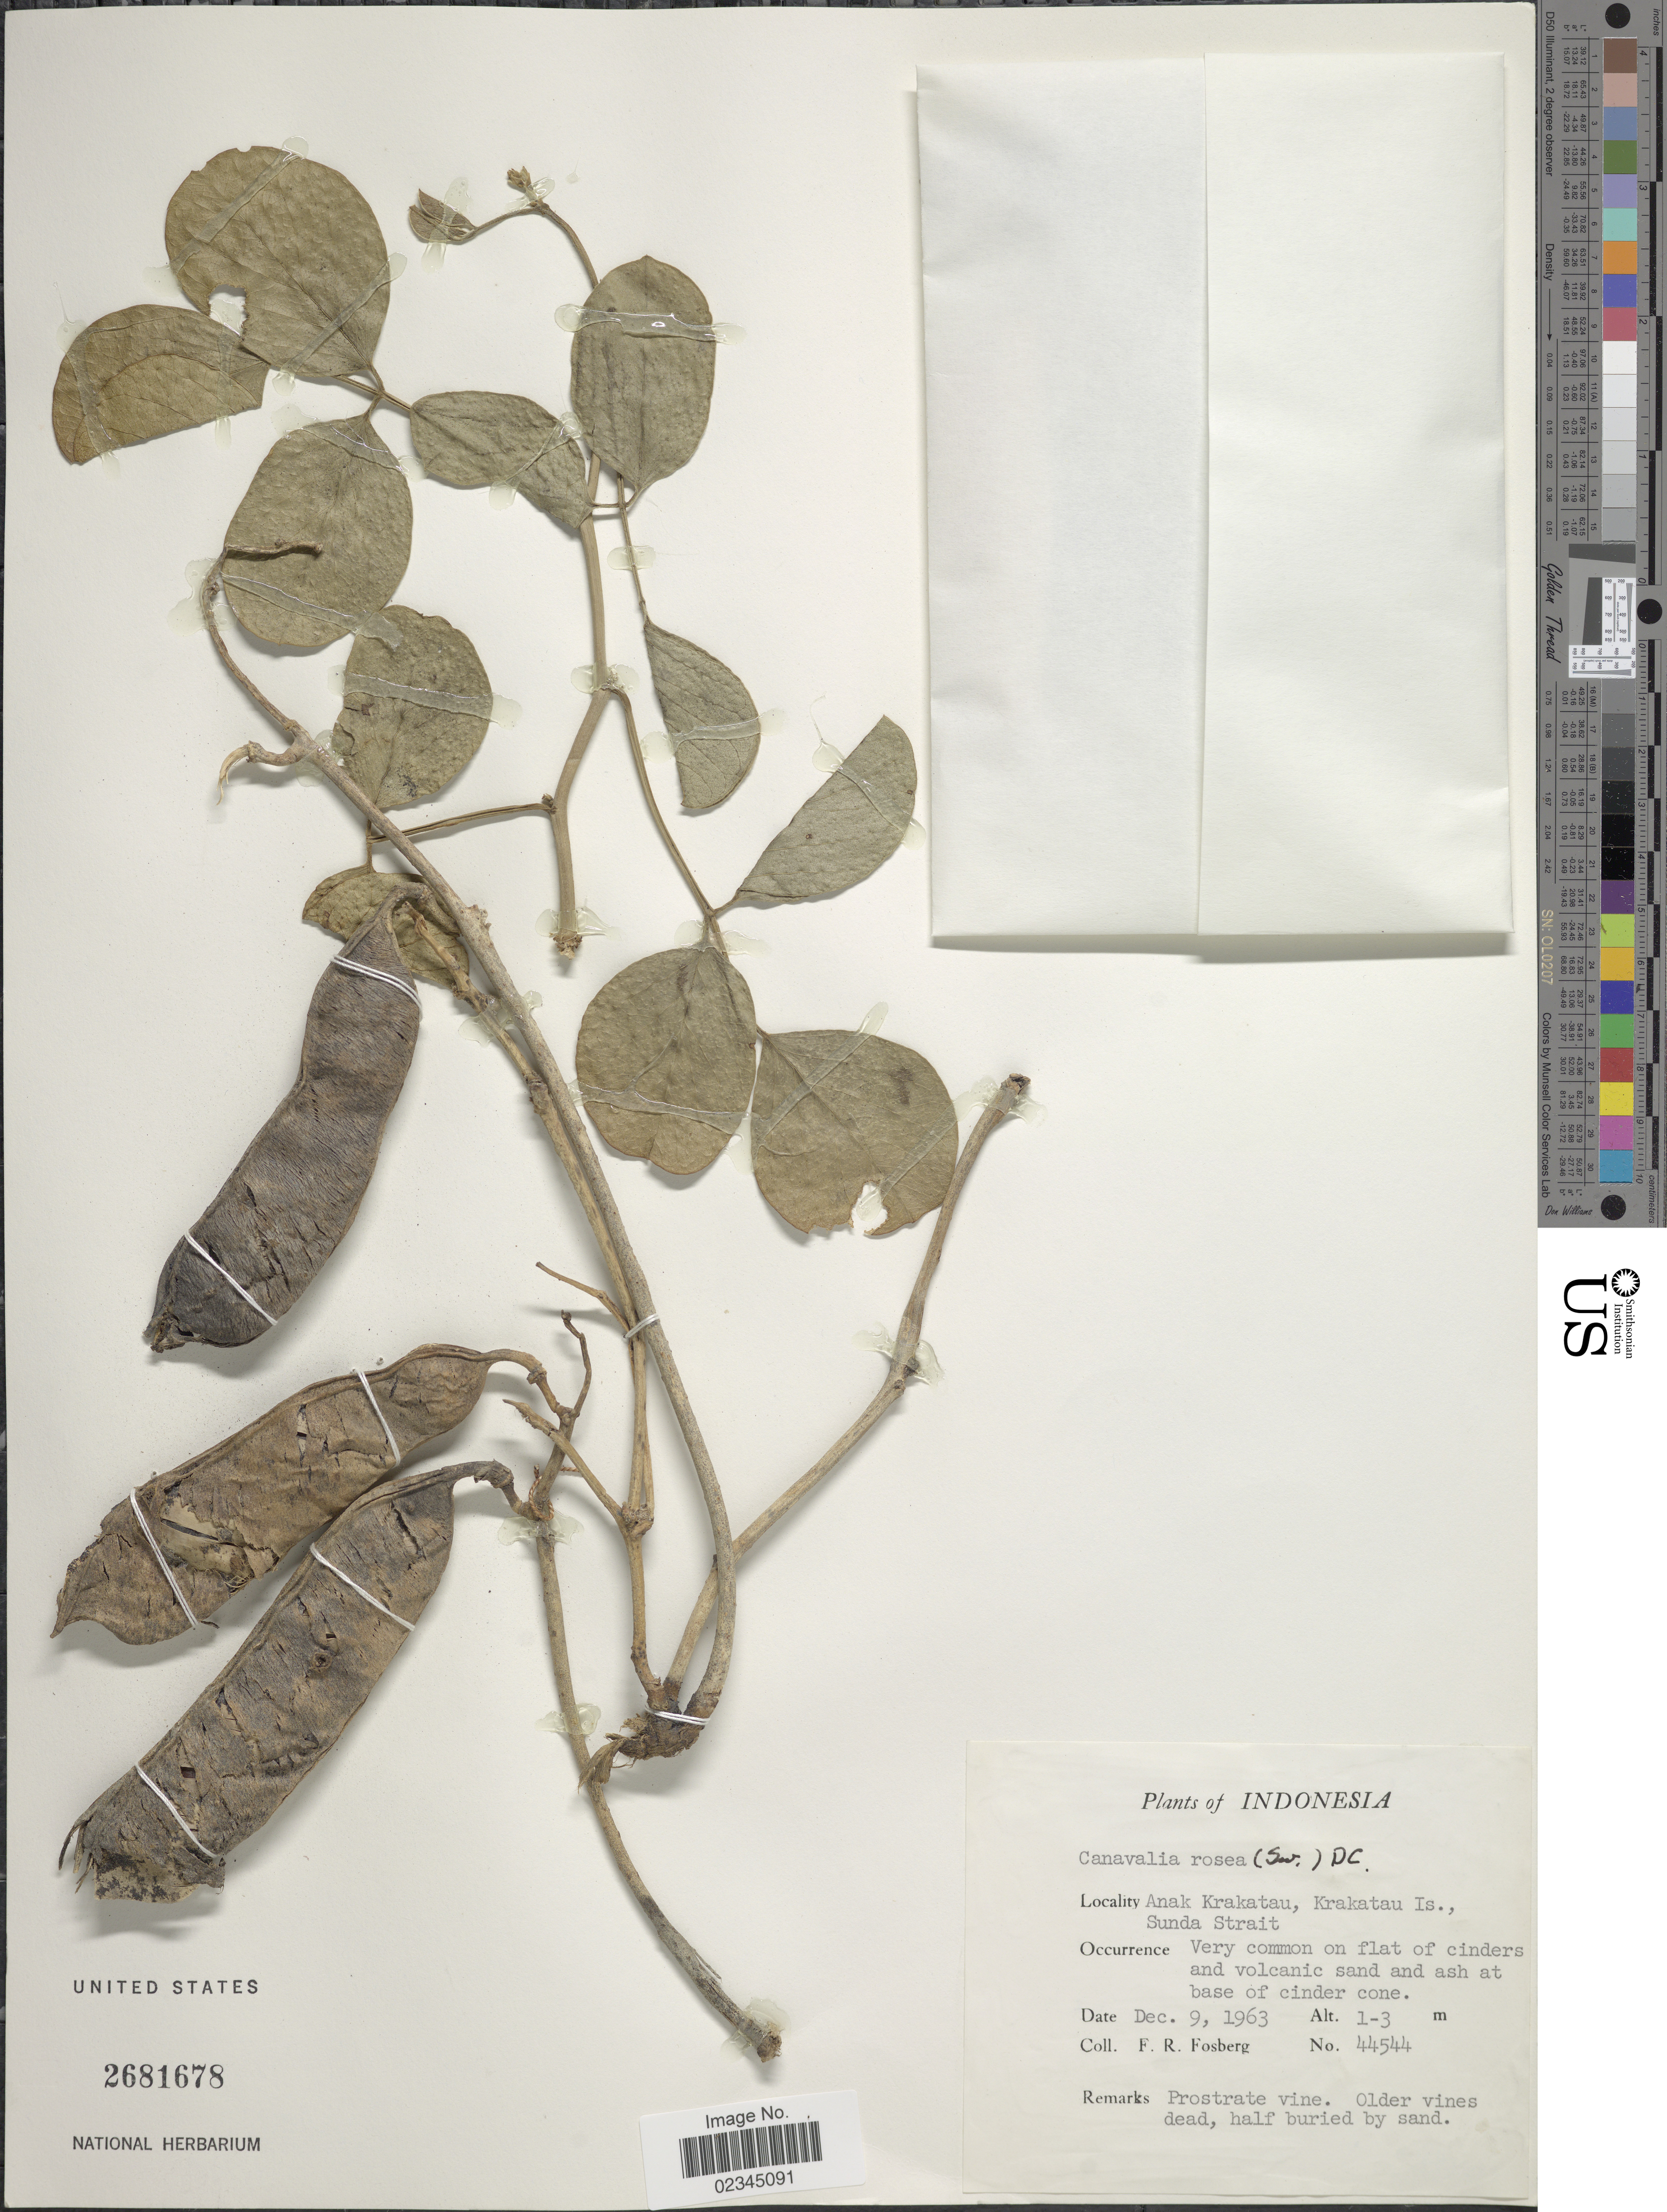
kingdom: Plantae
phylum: Tracheophyta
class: Magnoliopsida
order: Fabales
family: Fabaceae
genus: Canavalia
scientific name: Canavalia rosea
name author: (Sw.) DC.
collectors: F. R. Fosberg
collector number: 44544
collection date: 1963-12-09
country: Indonesia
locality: Anak Krakatau, Krakatau Is. Sunda Strait .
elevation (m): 1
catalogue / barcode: US 2681678